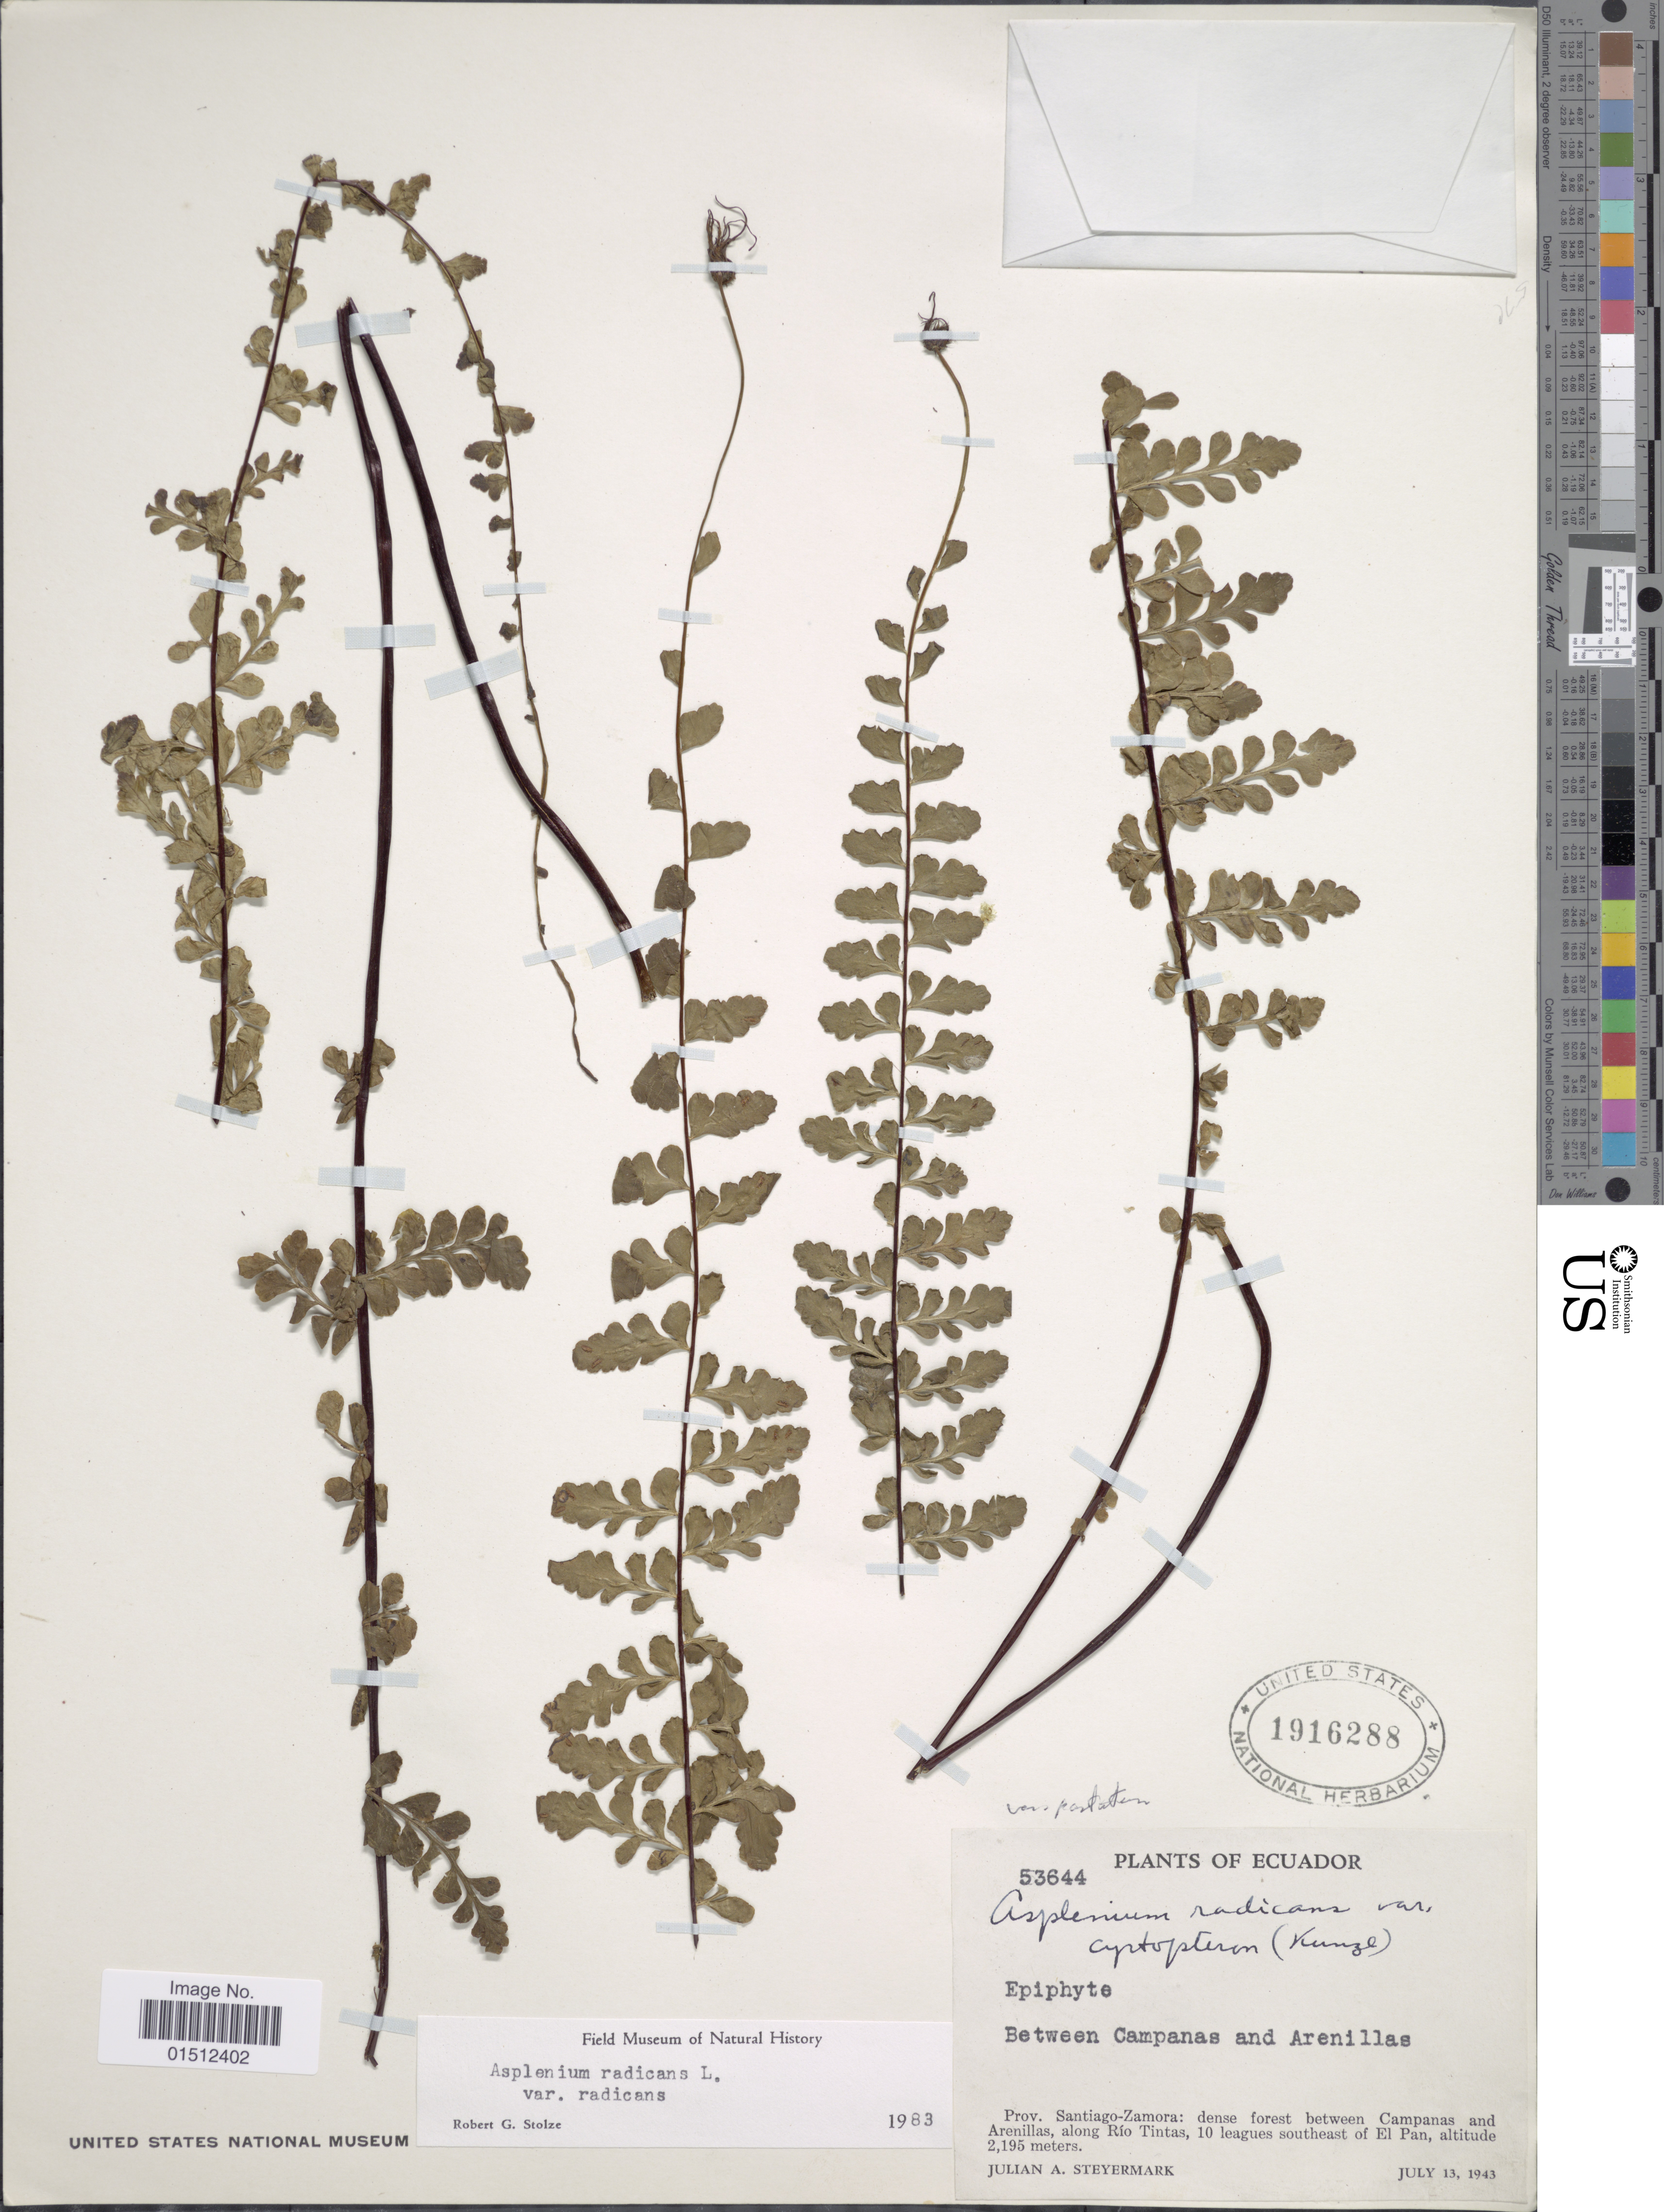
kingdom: Plantae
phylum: Tracheophyta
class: Polypodiopsida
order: Polypodiales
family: Aspleniaceae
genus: Asplenium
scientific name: Asplenium radicans var. cirrhatum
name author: (Rich. ex Willd.) Rosenst.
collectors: J. Steyermark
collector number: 53644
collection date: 1943-07-13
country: Ecuador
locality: Ecuador, Between Campanas and Arenillas, Prov Santiago-Zamora: dense forest between Campanas and Arenillas, along Rio Tintas, 10 leagues southeast of El Pan.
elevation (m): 2195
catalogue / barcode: US 1916288